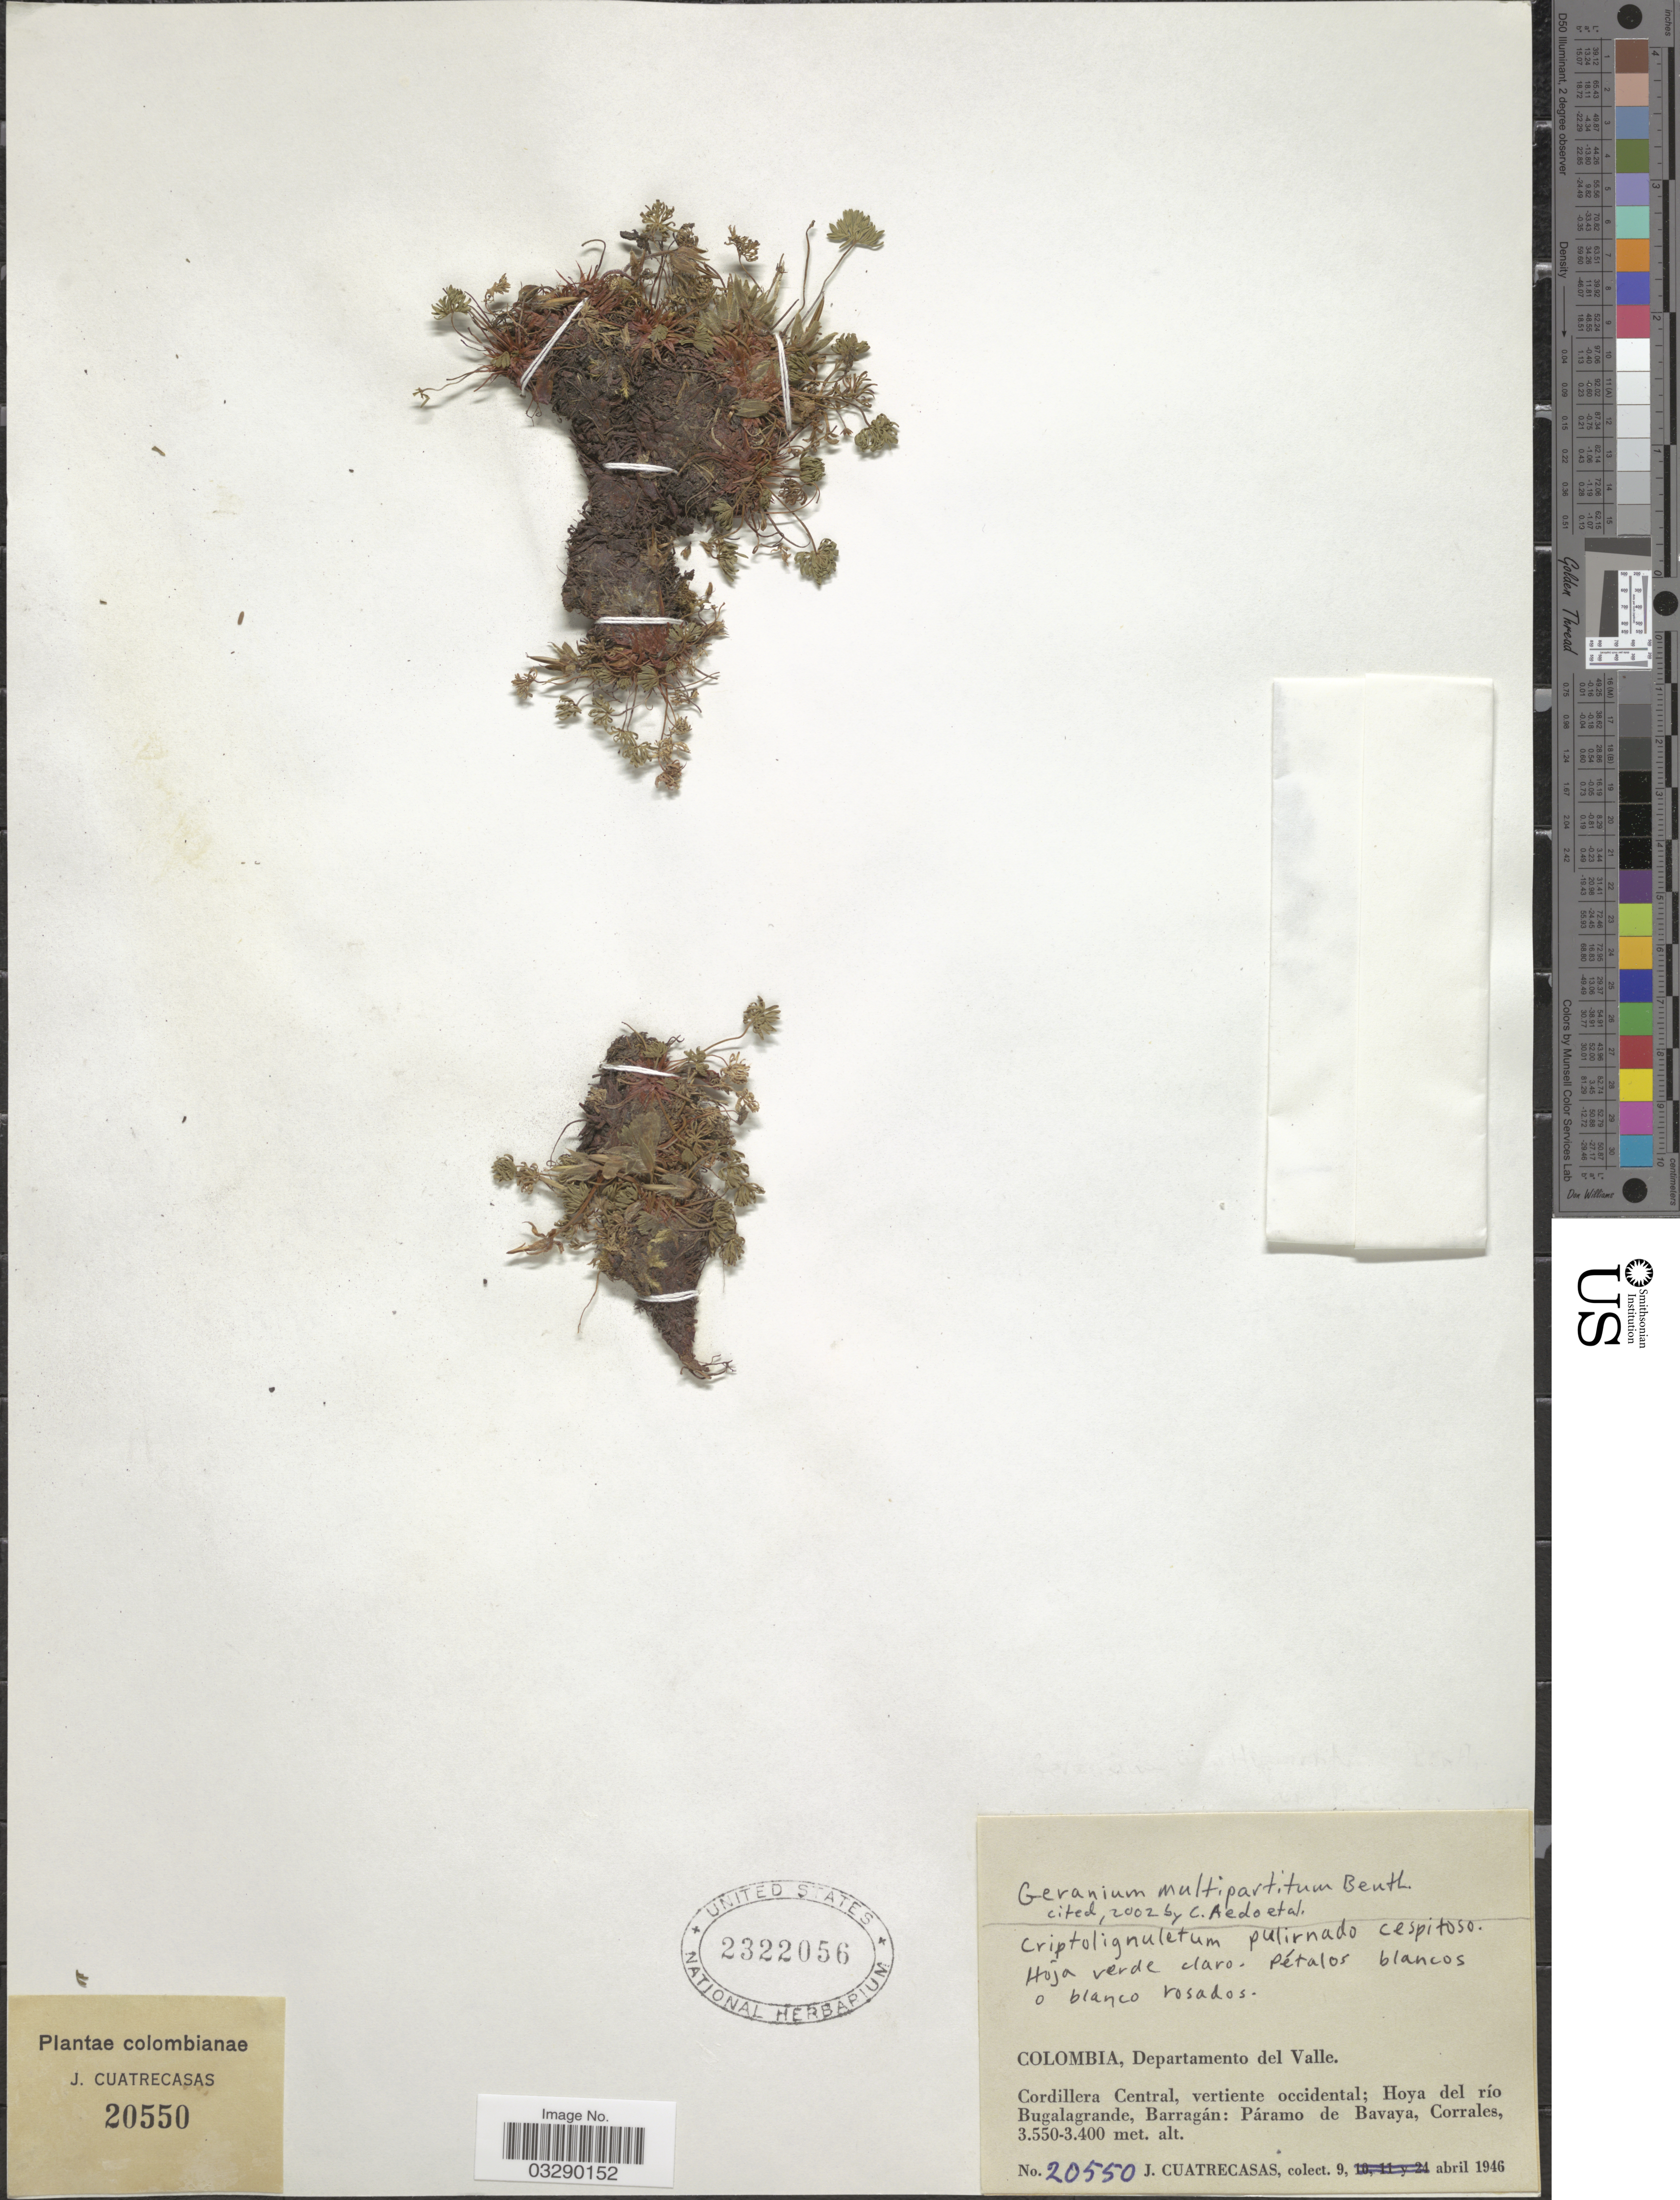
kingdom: Plantae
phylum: Tracheophyta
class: Magnoliopsida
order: Geraniales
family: Geraniaceae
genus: Geranium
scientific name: Geranium multipartitum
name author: Benth.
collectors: J. Cuatrecasas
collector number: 20550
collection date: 1946-04-09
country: Colombia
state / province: Valle del Cauca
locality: Departamento del Valle. Cordillera Central, vertiente occidental; Hoya del río Bugalagrande, Barragán: Páramo de Bavaya, Corrales.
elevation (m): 3400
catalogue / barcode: US 2322056